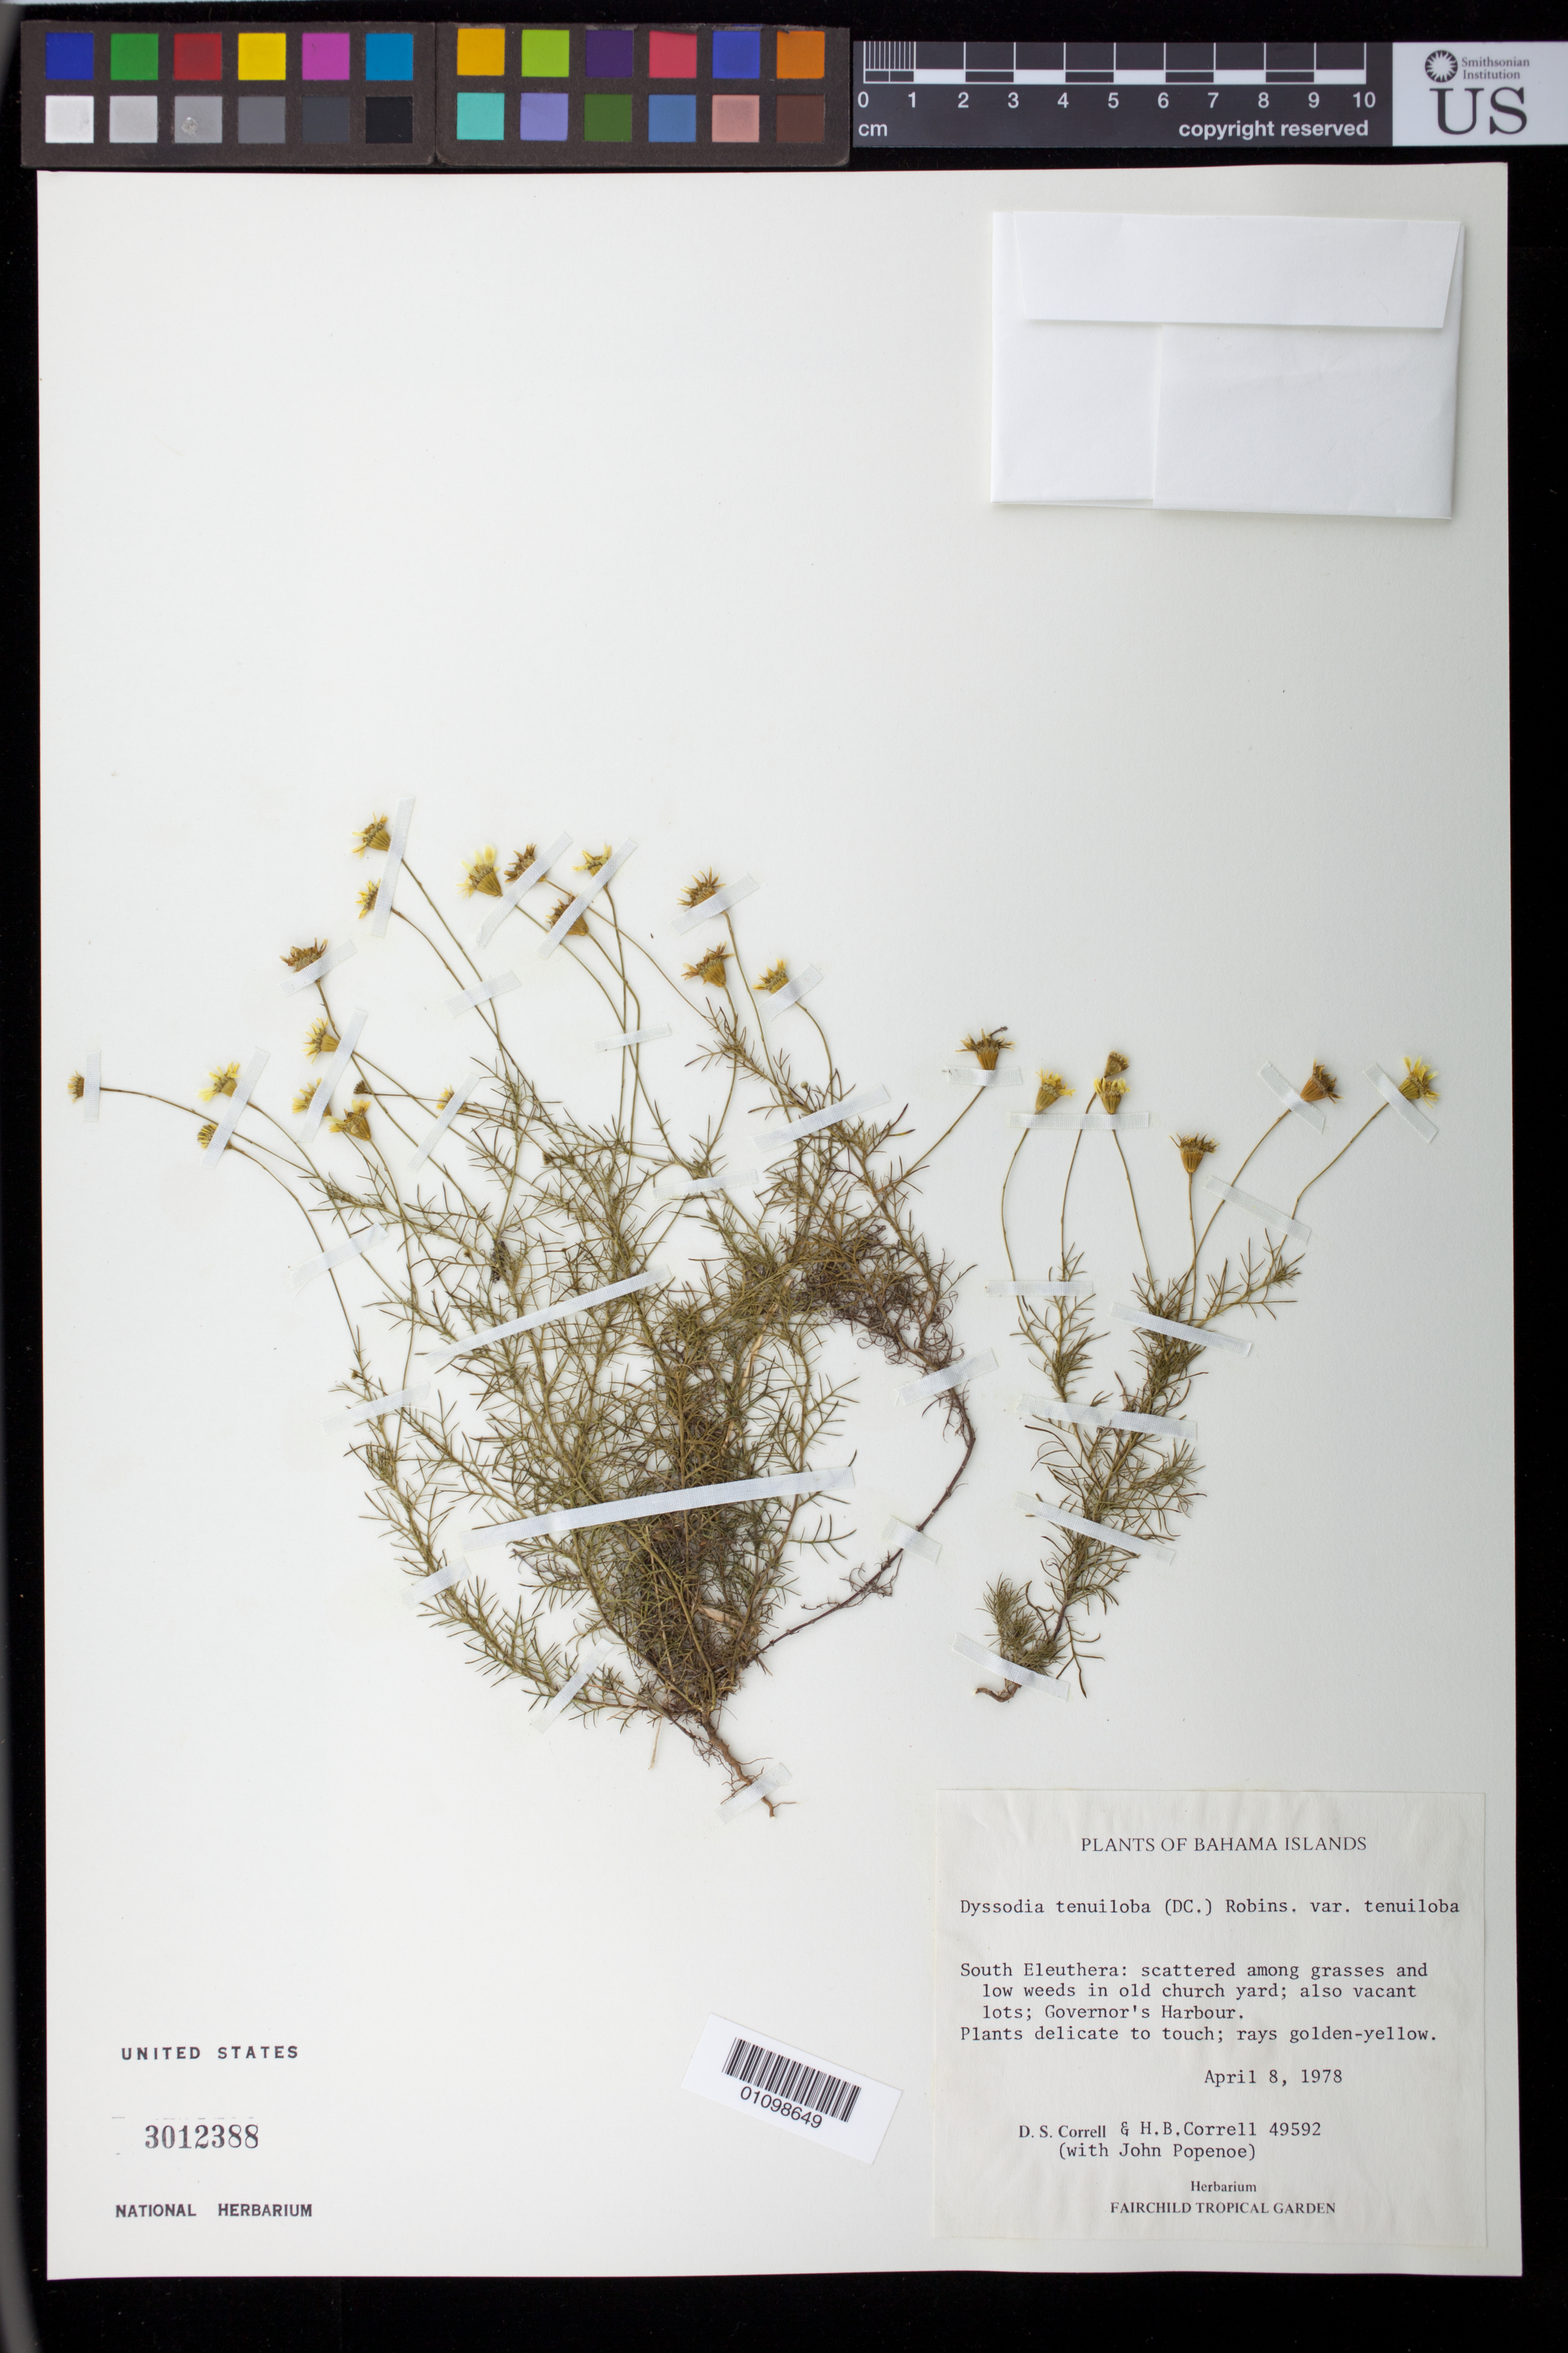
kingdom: Plantae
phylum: Tracheophyta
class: Magnoliopsida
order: Asterales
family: Asteraceae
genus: Dyssodia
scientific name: Dyssodia tenuiloba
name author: (DC.) B.L. Rob.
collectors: H. Correll & J. Popenoe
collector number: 49592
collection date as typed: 08 Apr 1978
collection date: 1978-04-08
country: Bahamas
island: Eleuthera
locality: South Eleuthera. Scattered among grasses and low weeds in old church yard; also vacant lots; Governor's Harbour.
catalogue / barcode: US 3012388